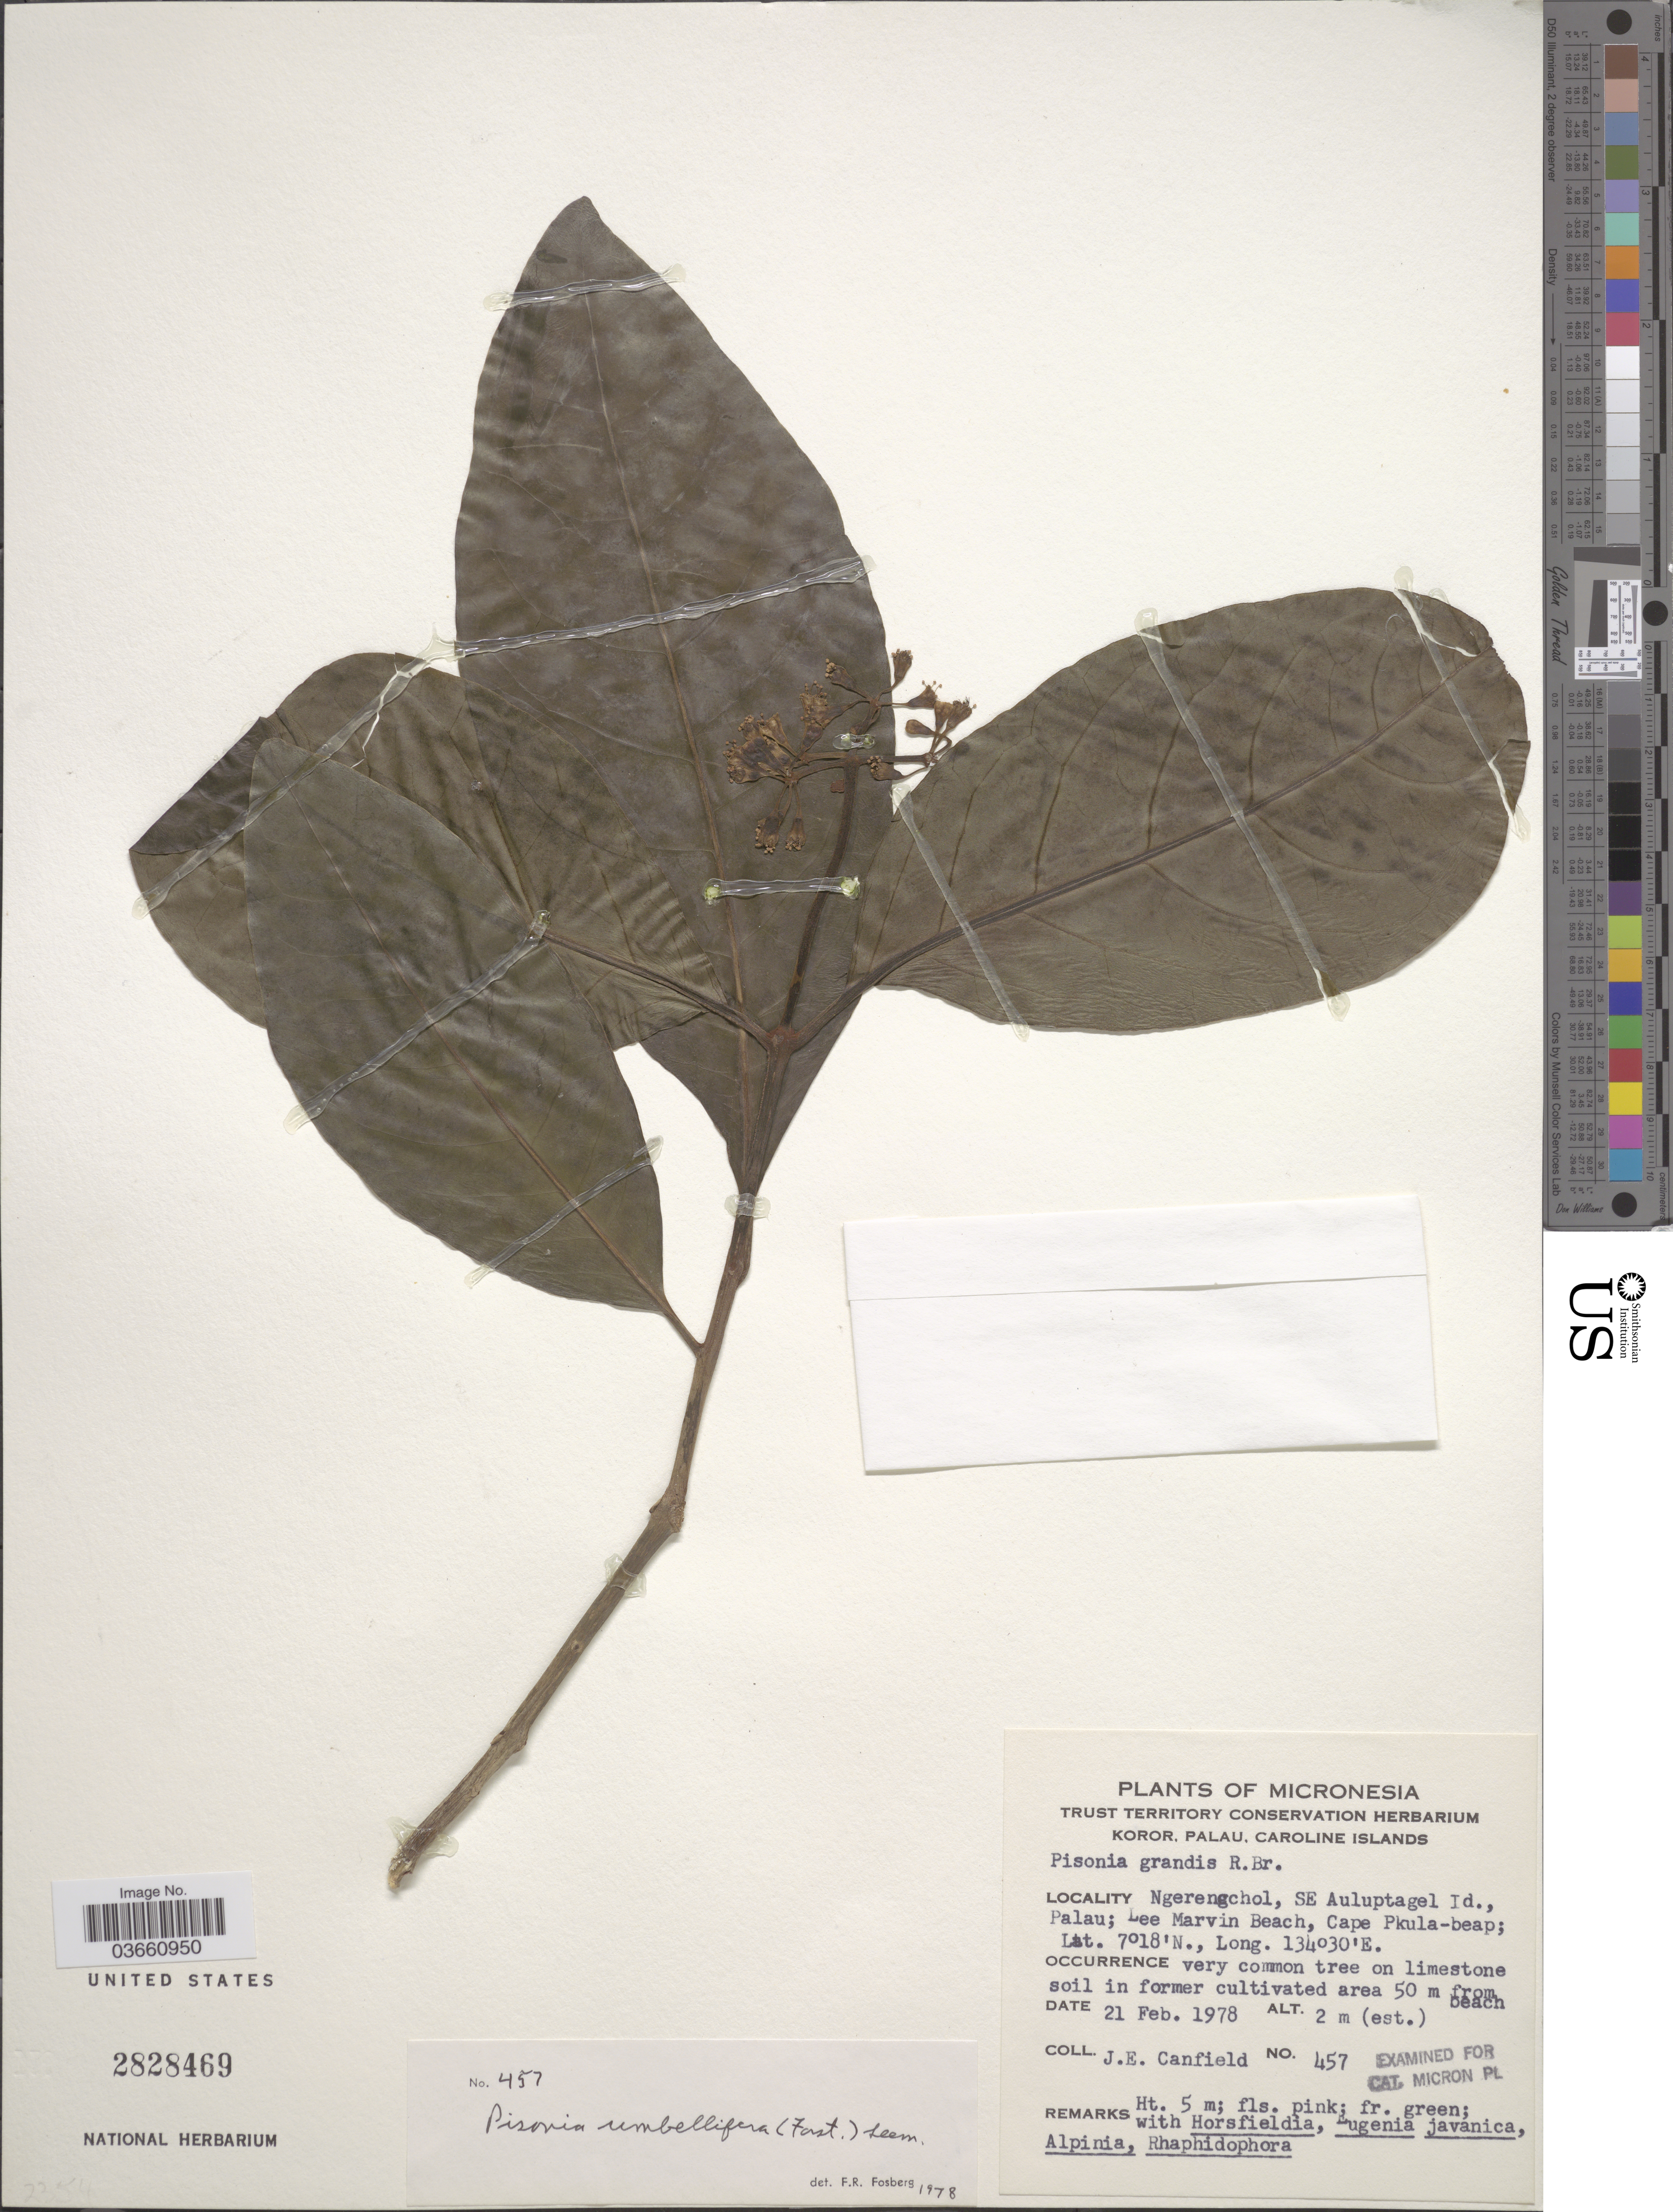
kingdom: Plantae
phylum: Tracheophyta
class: Magnoliopsida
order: Caryophyllales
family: Nyctaginaceae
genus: Ceodes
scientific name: Ceodes umbellifera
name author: J.R. Forst. & G. Forst.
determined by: Wagner, W. L., (BOT), Smithsonian Institution - National Museum of Natural History (UNITED STATES)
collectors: J. E. Canfield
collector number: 457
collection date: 1978-02-21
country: Palau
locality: Micronesia. Ngerengchol, SE Auluptagel Id., Palau; Lee Marvin Beach, Cape Pkula-beap. Area 50 m from beach.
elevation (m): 2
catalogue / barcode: US 2828469